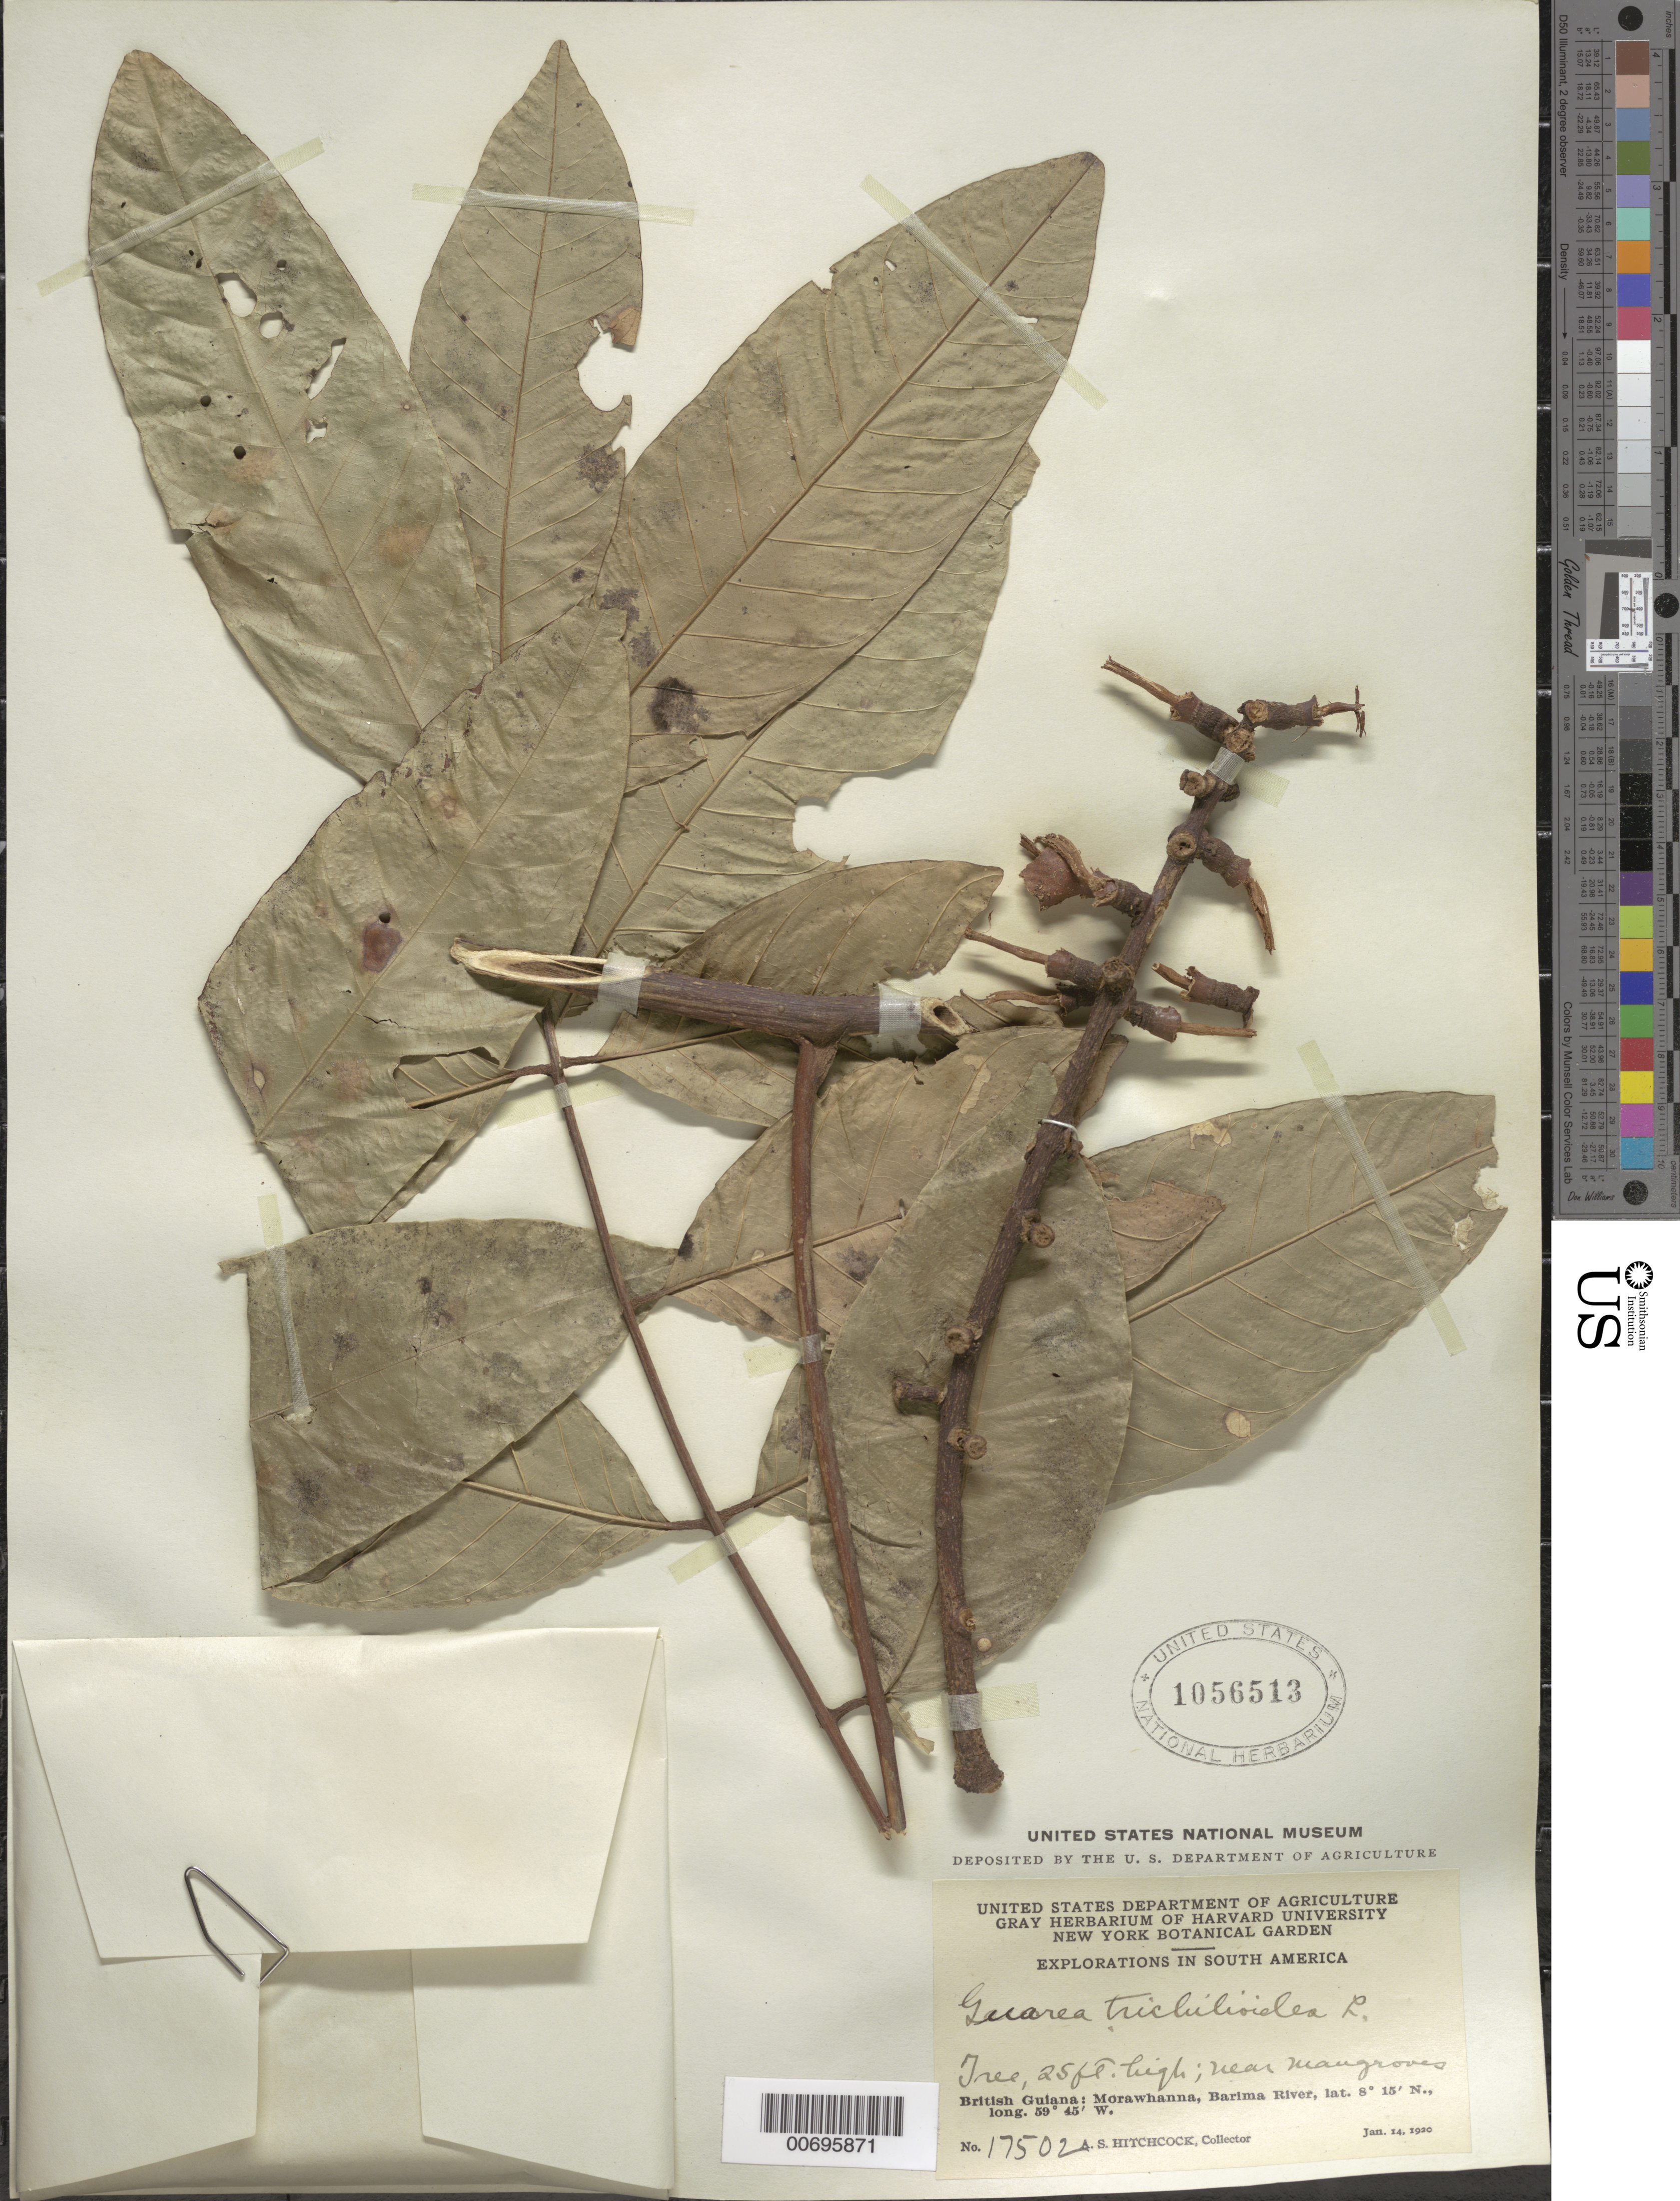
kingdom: Plantae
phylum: Tracheophyta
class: Magnoliopsida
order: Sapindales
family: Meliaceae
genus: Guarea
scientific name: Guarea trichilioides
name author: L.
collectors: A. S. Hitchcock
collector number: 17502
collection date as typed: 14-Jan-20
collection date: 1920-01-14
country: Guyana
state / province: Barima-Waini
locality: Morawhanna, vic., Barima R.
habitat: Near mangroves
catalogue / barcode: US 1056513